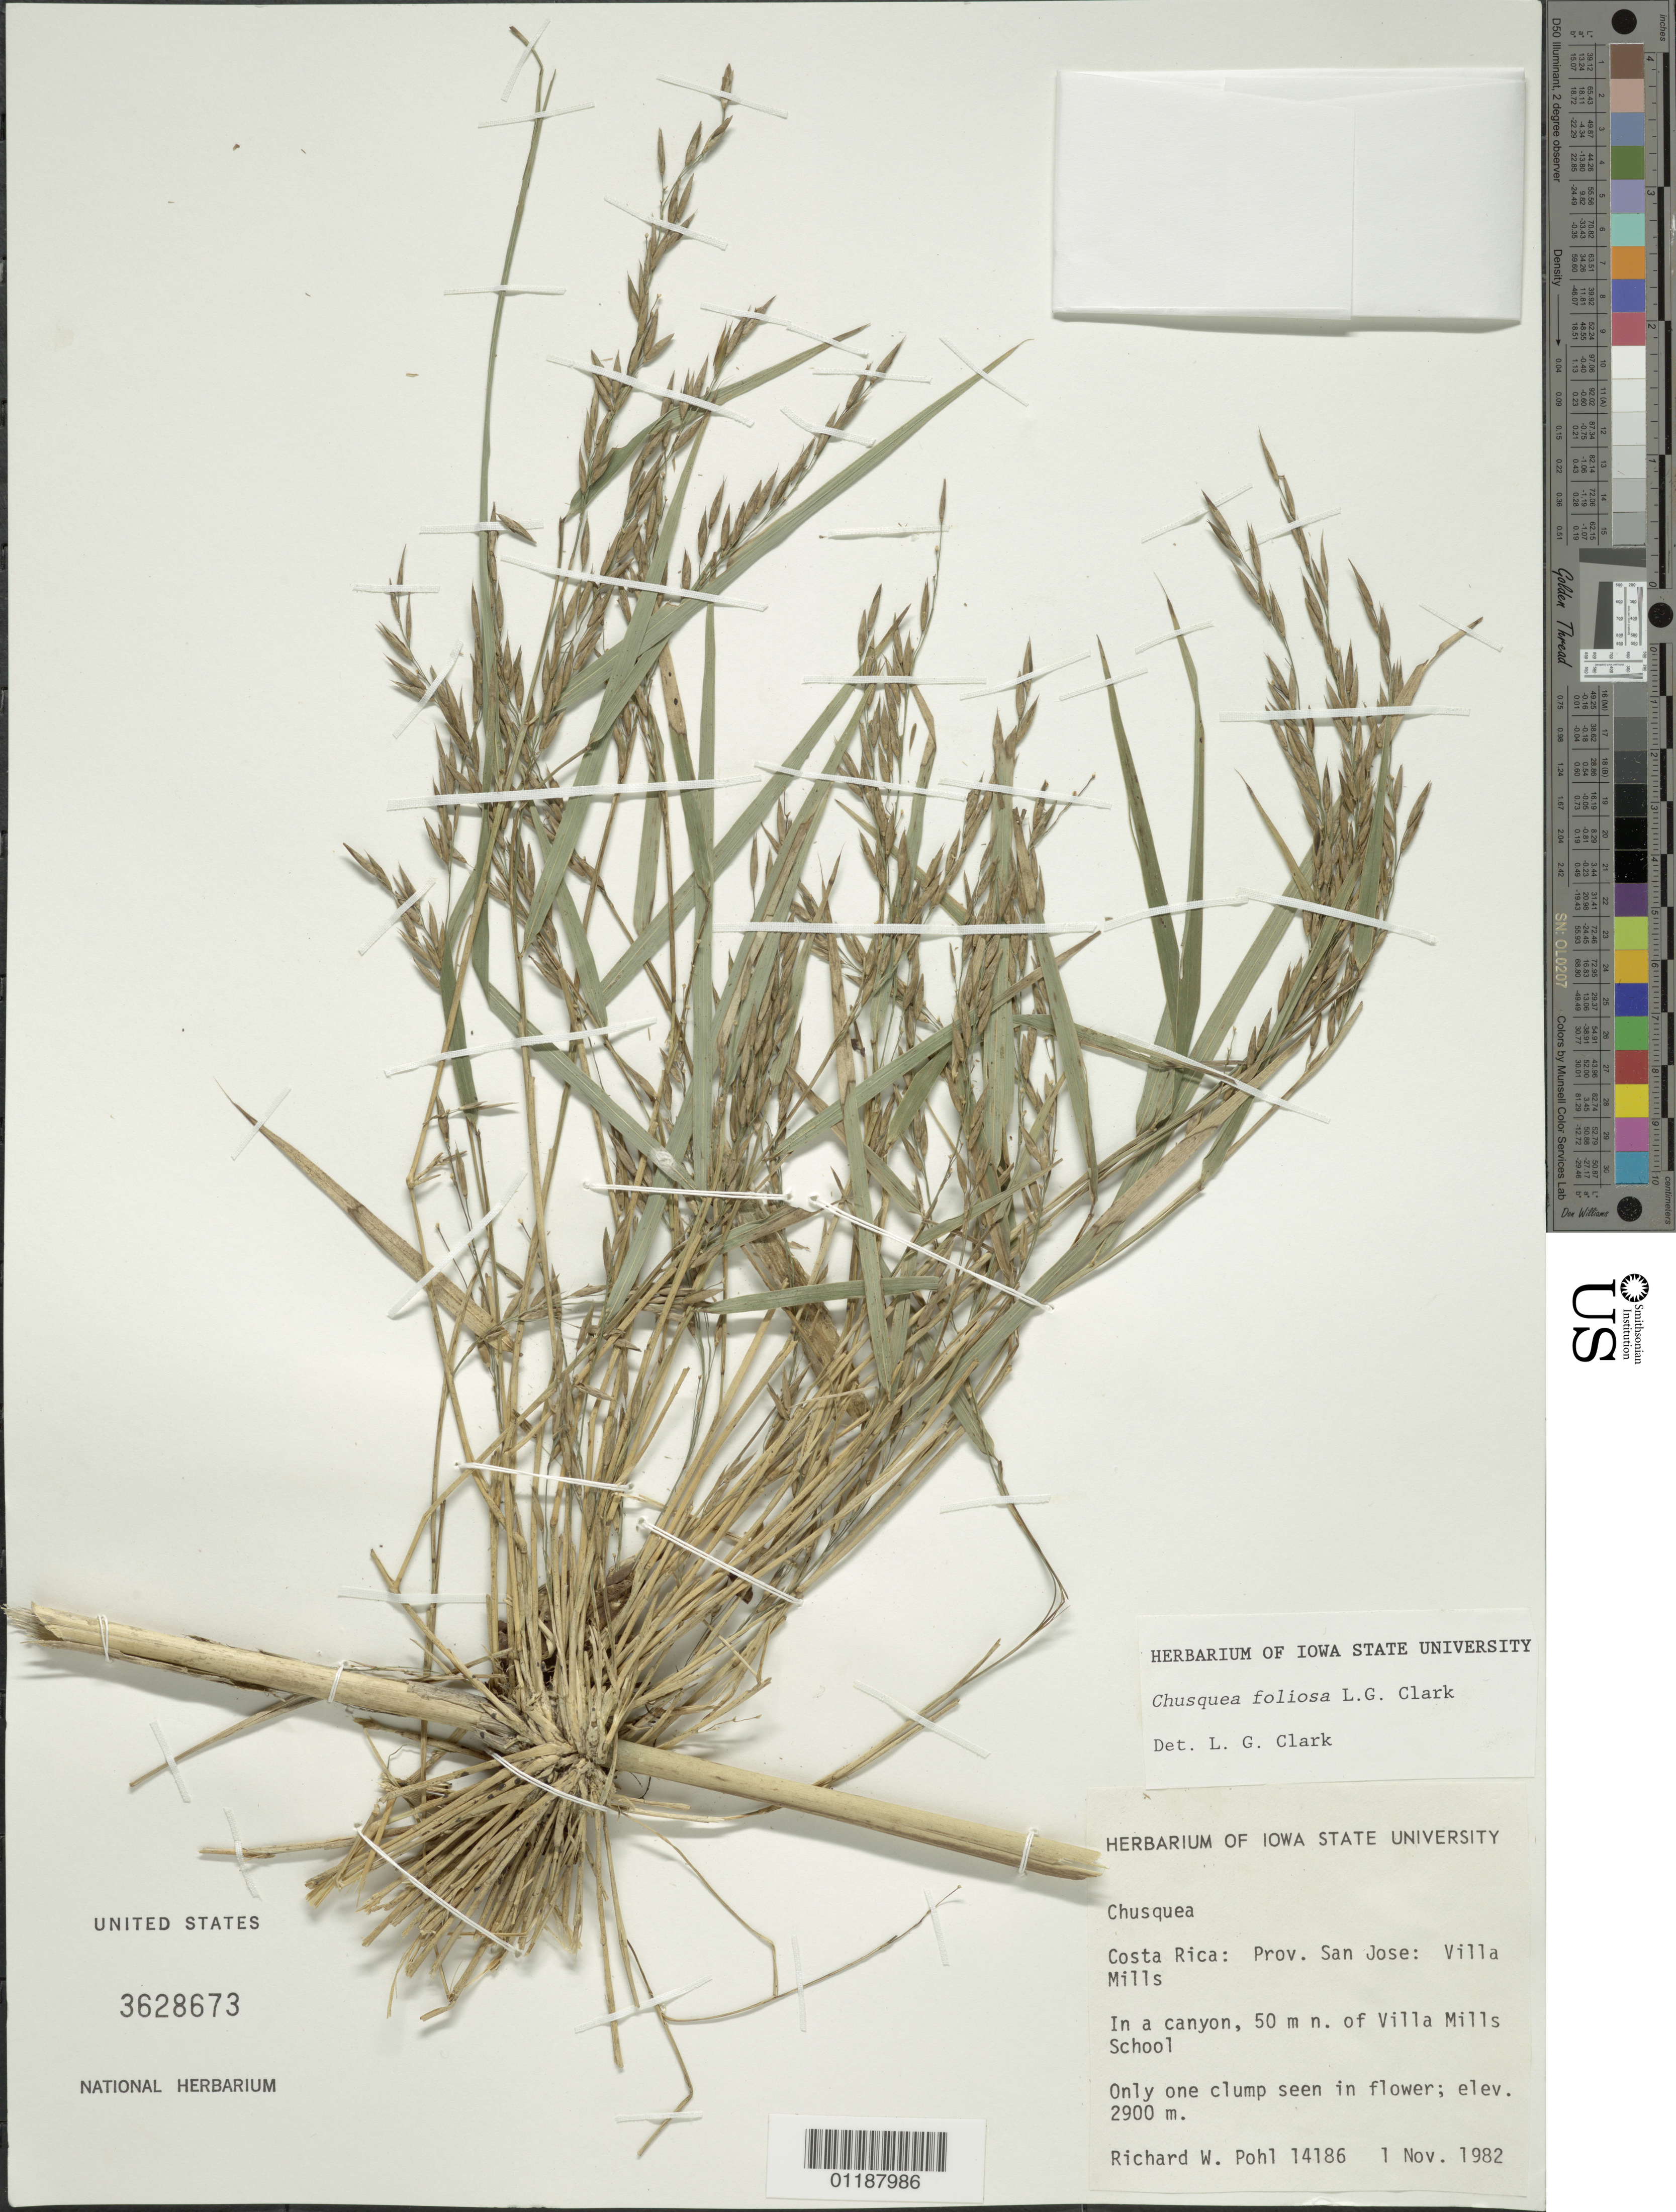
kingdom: Plantae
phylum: Tracheophyta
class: Liliopsida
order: Poales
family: Poaceae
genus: Chusquea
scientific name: Chusquea foliosa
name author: L.G. Clark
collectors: R. W. Pohl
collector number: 14186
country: Costa Rica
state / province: San Jose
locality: Villa Mills, N of Villa Mills School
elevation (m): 2900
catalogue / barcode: US 3628673